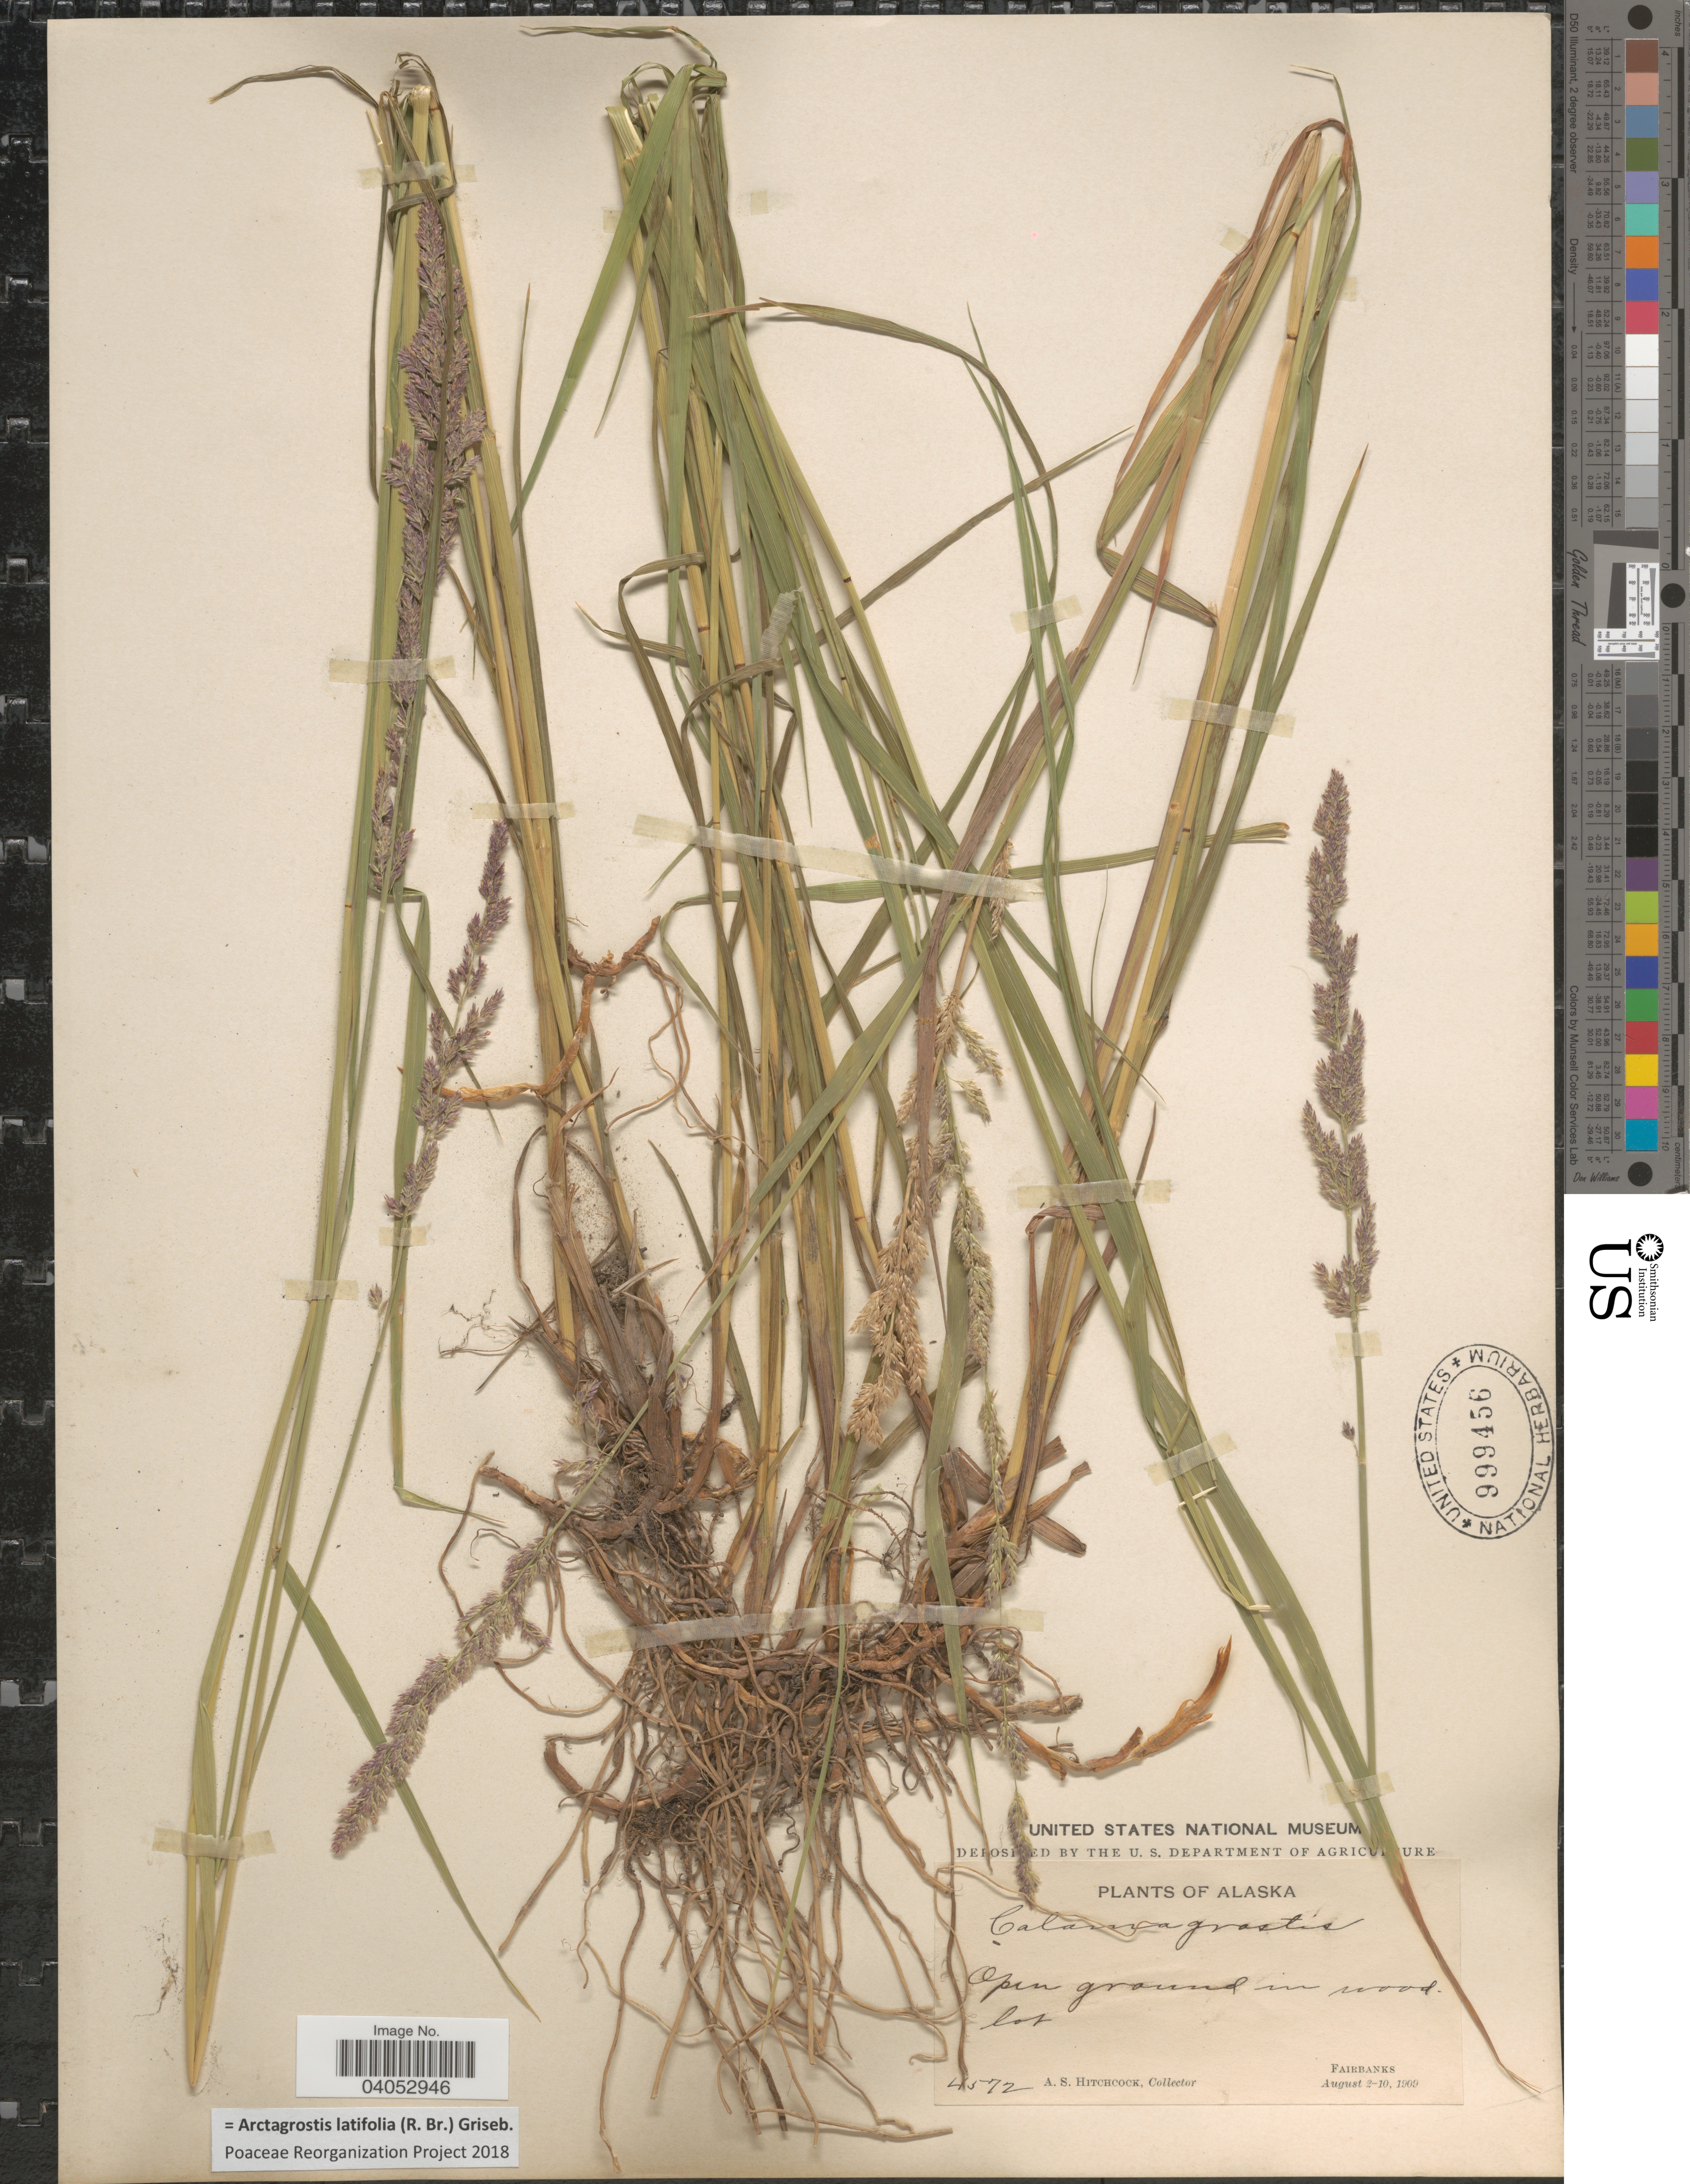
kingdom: Plantae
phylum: Tracheophyta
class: Liliopsida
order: Poales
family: Poaceae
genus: Arctagrostis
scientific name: Arctagrostis latifolia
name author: (R. Br.) Griseb.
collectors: A. S. Hitchcock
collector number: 4572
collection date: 1909-08-02/1909-08-10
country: United States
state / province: Alaska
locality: Fairbanks.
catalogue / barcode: US 999456